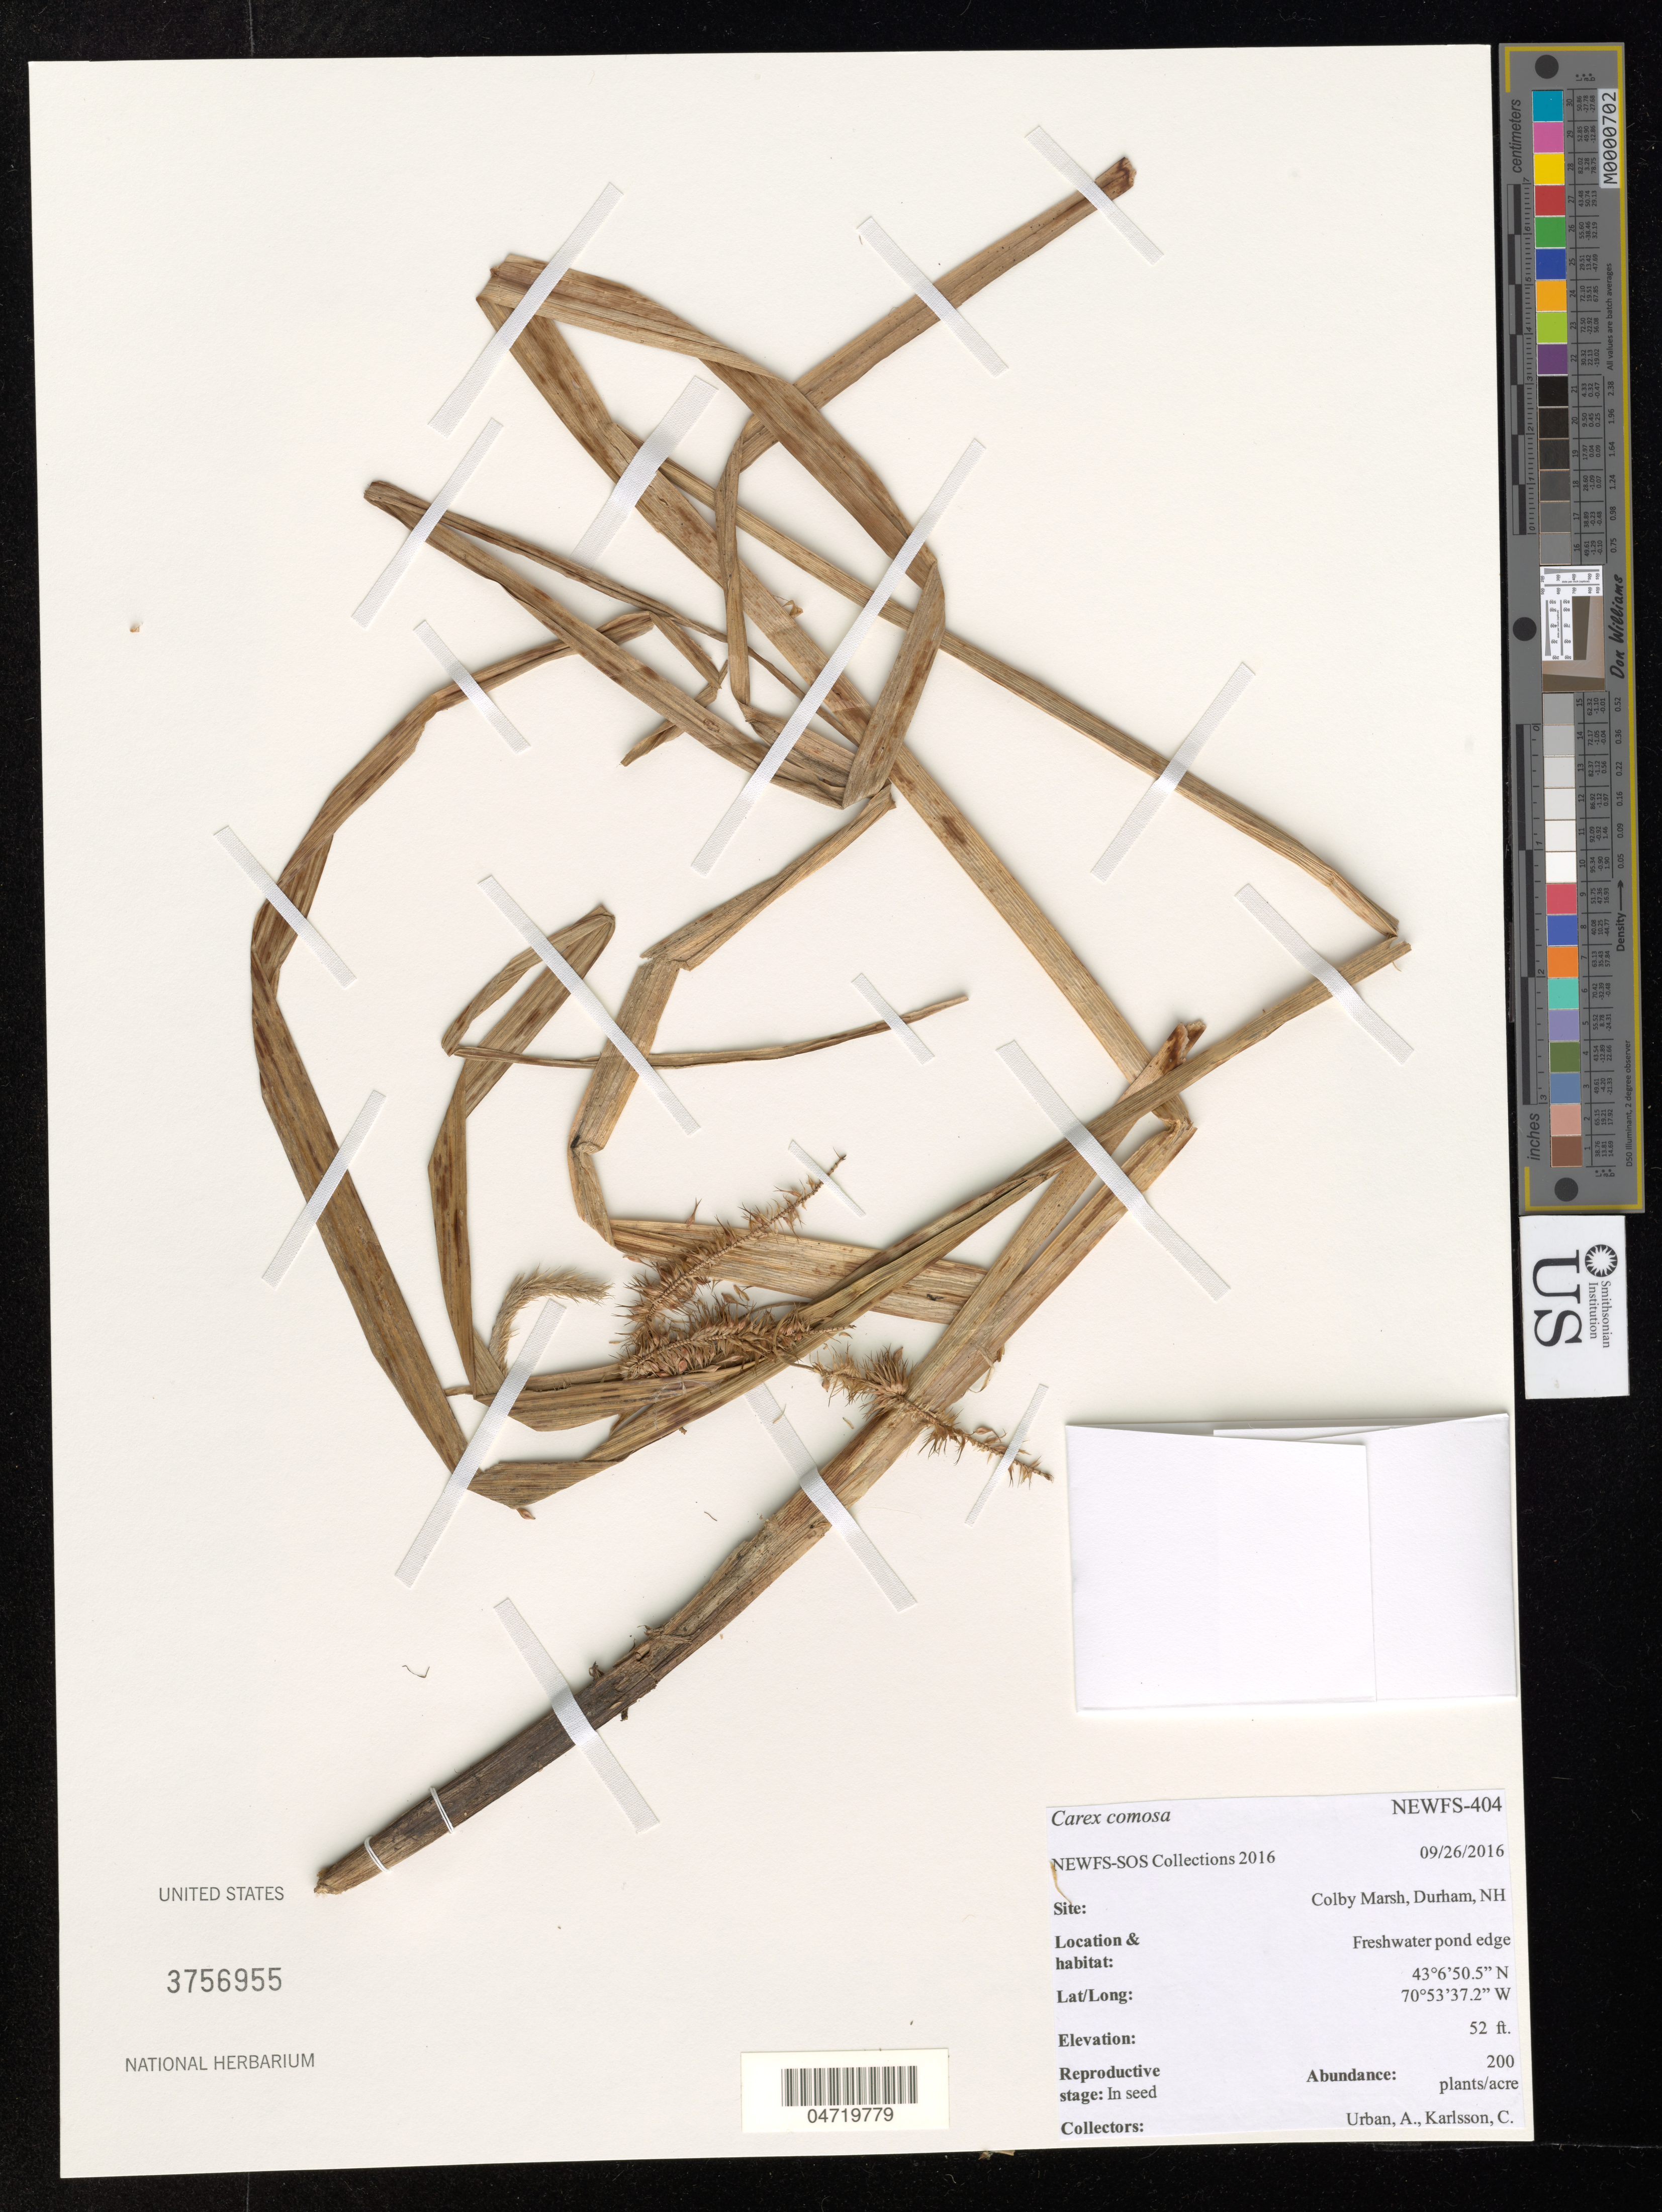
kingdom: Plantae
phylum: Tracheophyta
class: Liliopsida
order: Poales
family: Cyperaceae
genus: Carex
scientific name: Carex comosa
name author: Boott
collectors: A. Urban & C. Karlsson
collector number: NEWFS-404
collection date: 2016-09-26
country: United States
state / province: New Hampshire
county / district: Strafford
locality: Colby Marsh, Durham NH, freshwater pond edge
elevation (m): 16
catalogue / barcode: US 3756955